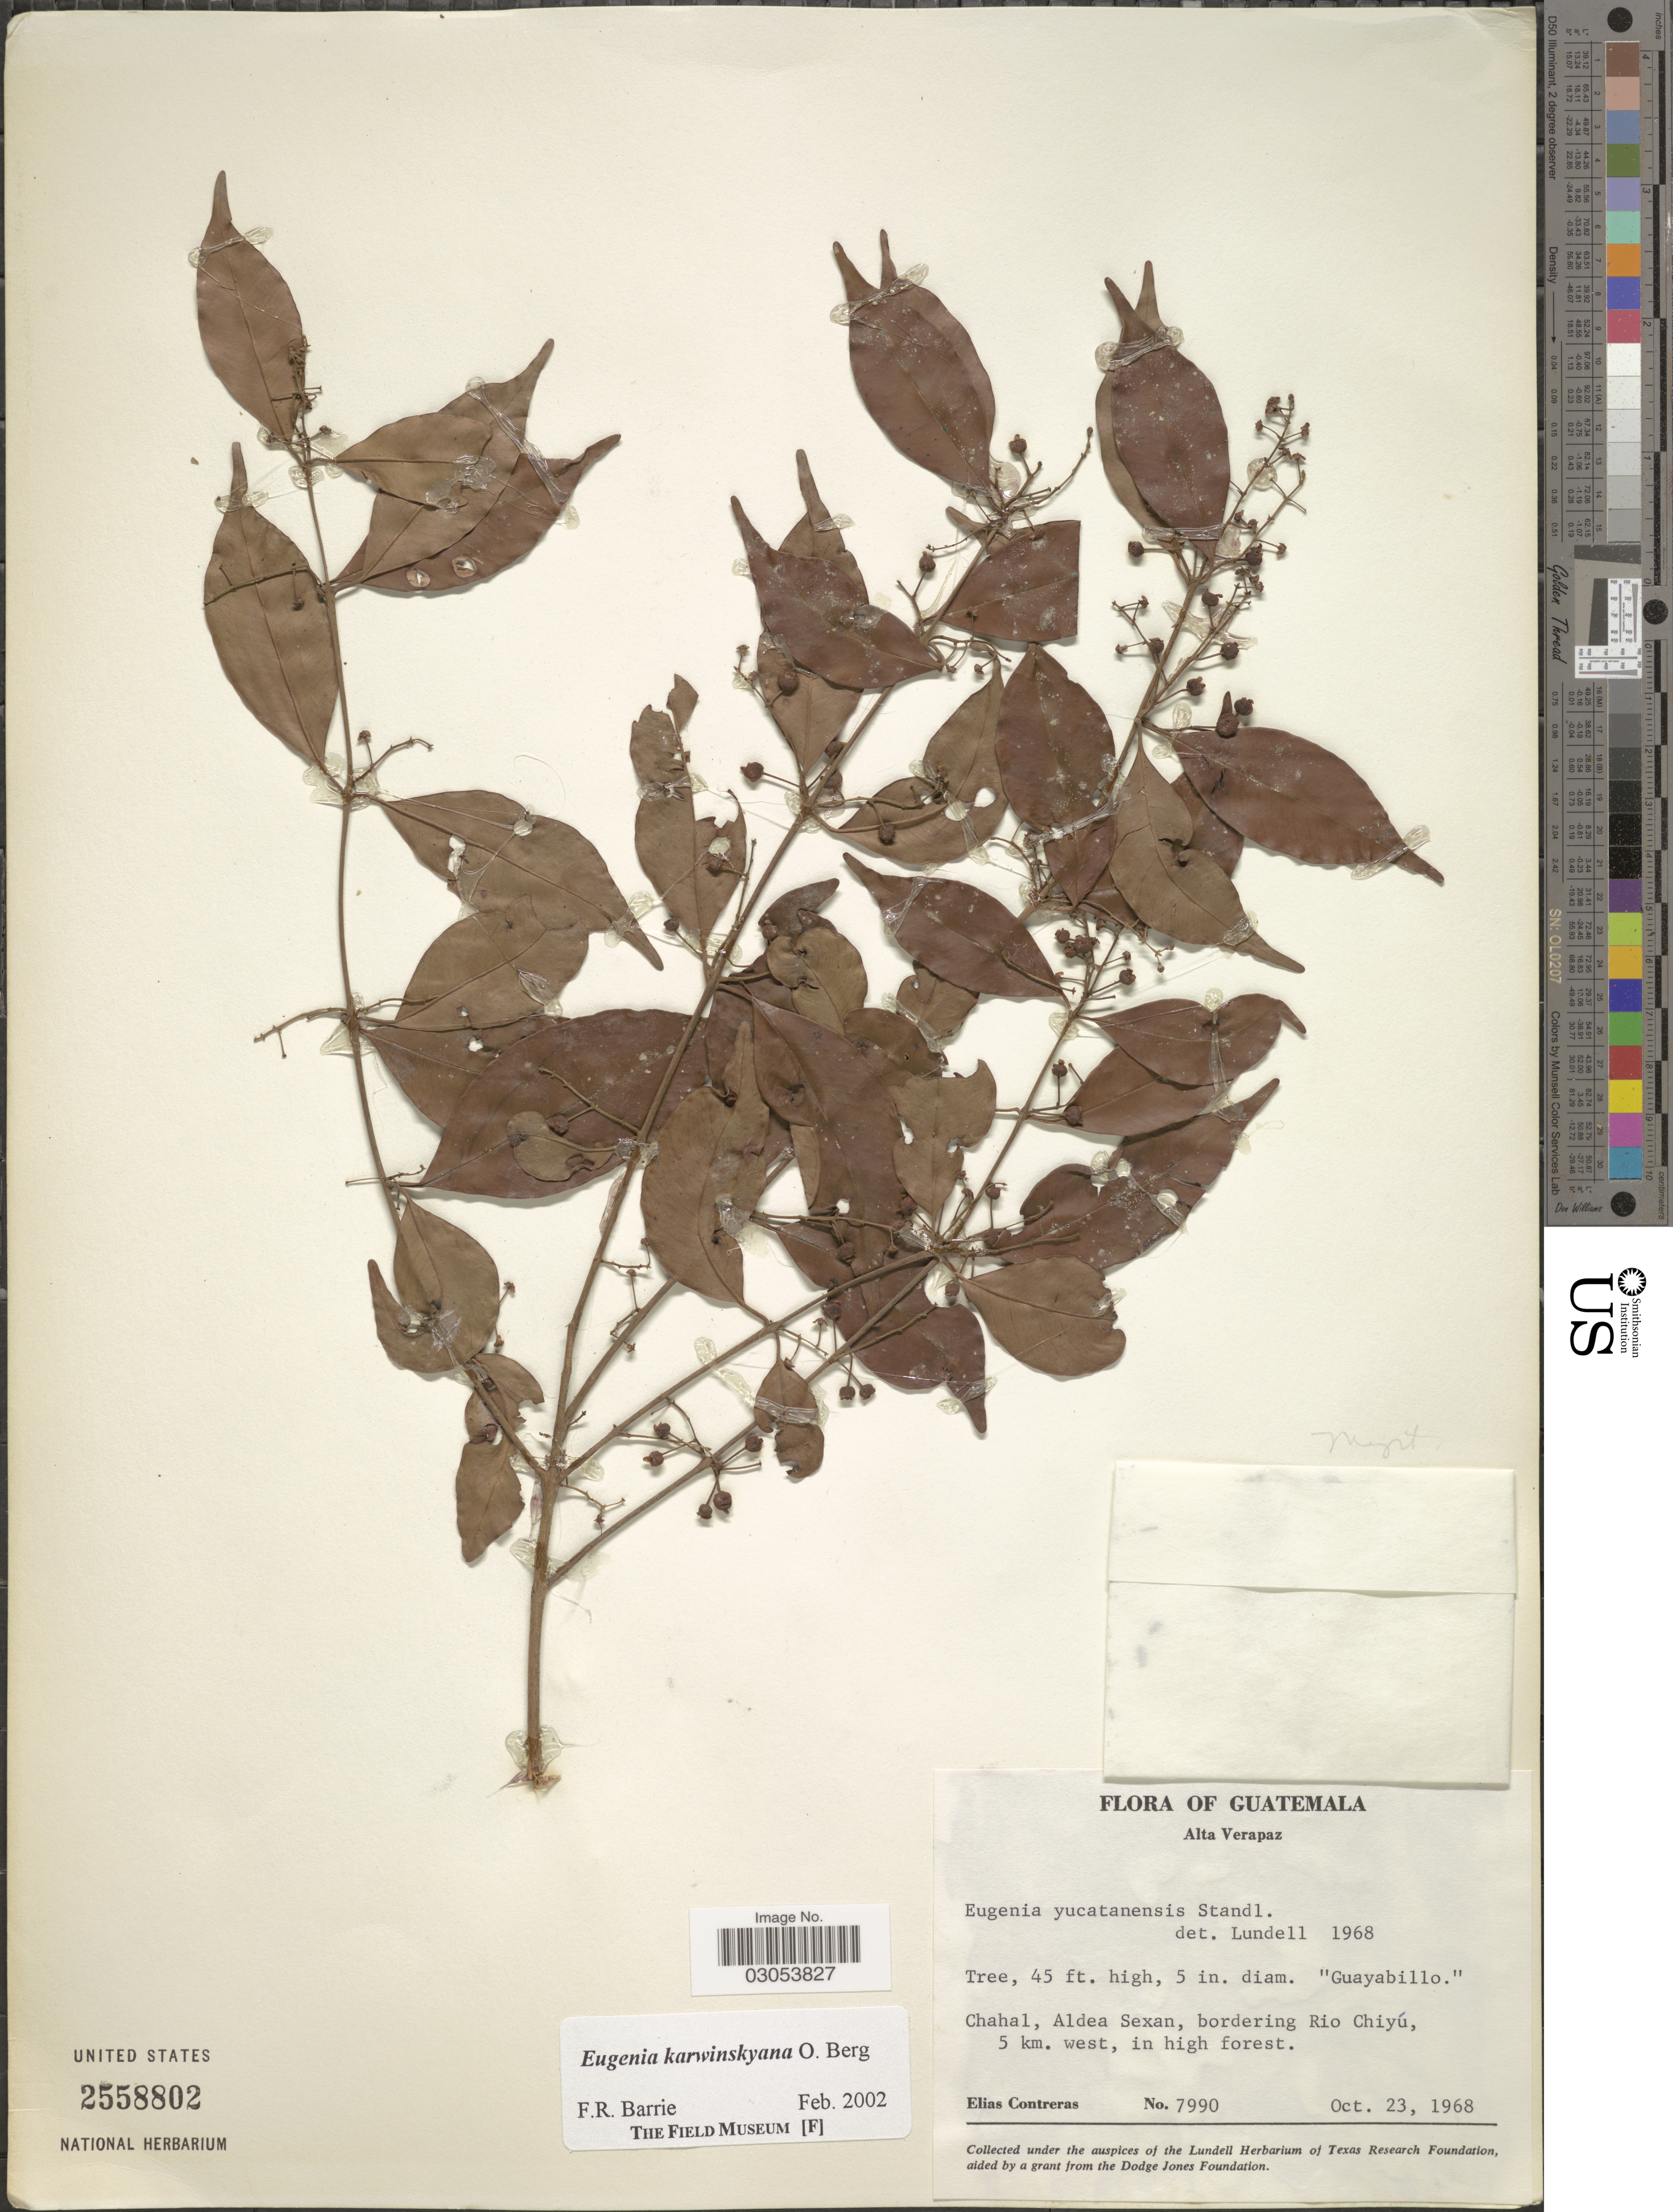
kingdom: Plantae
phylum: Tracheophyta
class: Magnoliopsida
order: Myrtales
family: Myrtaceae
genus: Eugenia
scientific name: Eugenia karwinskyana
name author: O. Berg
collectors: E. Contreras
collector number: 7990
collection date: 1968-10-23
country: Guatemala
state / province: Alta Verapaz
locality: Chahal, Aldea Sexan, bordering Rio Chiyú, 5 km. west.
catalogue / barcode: US 2558802